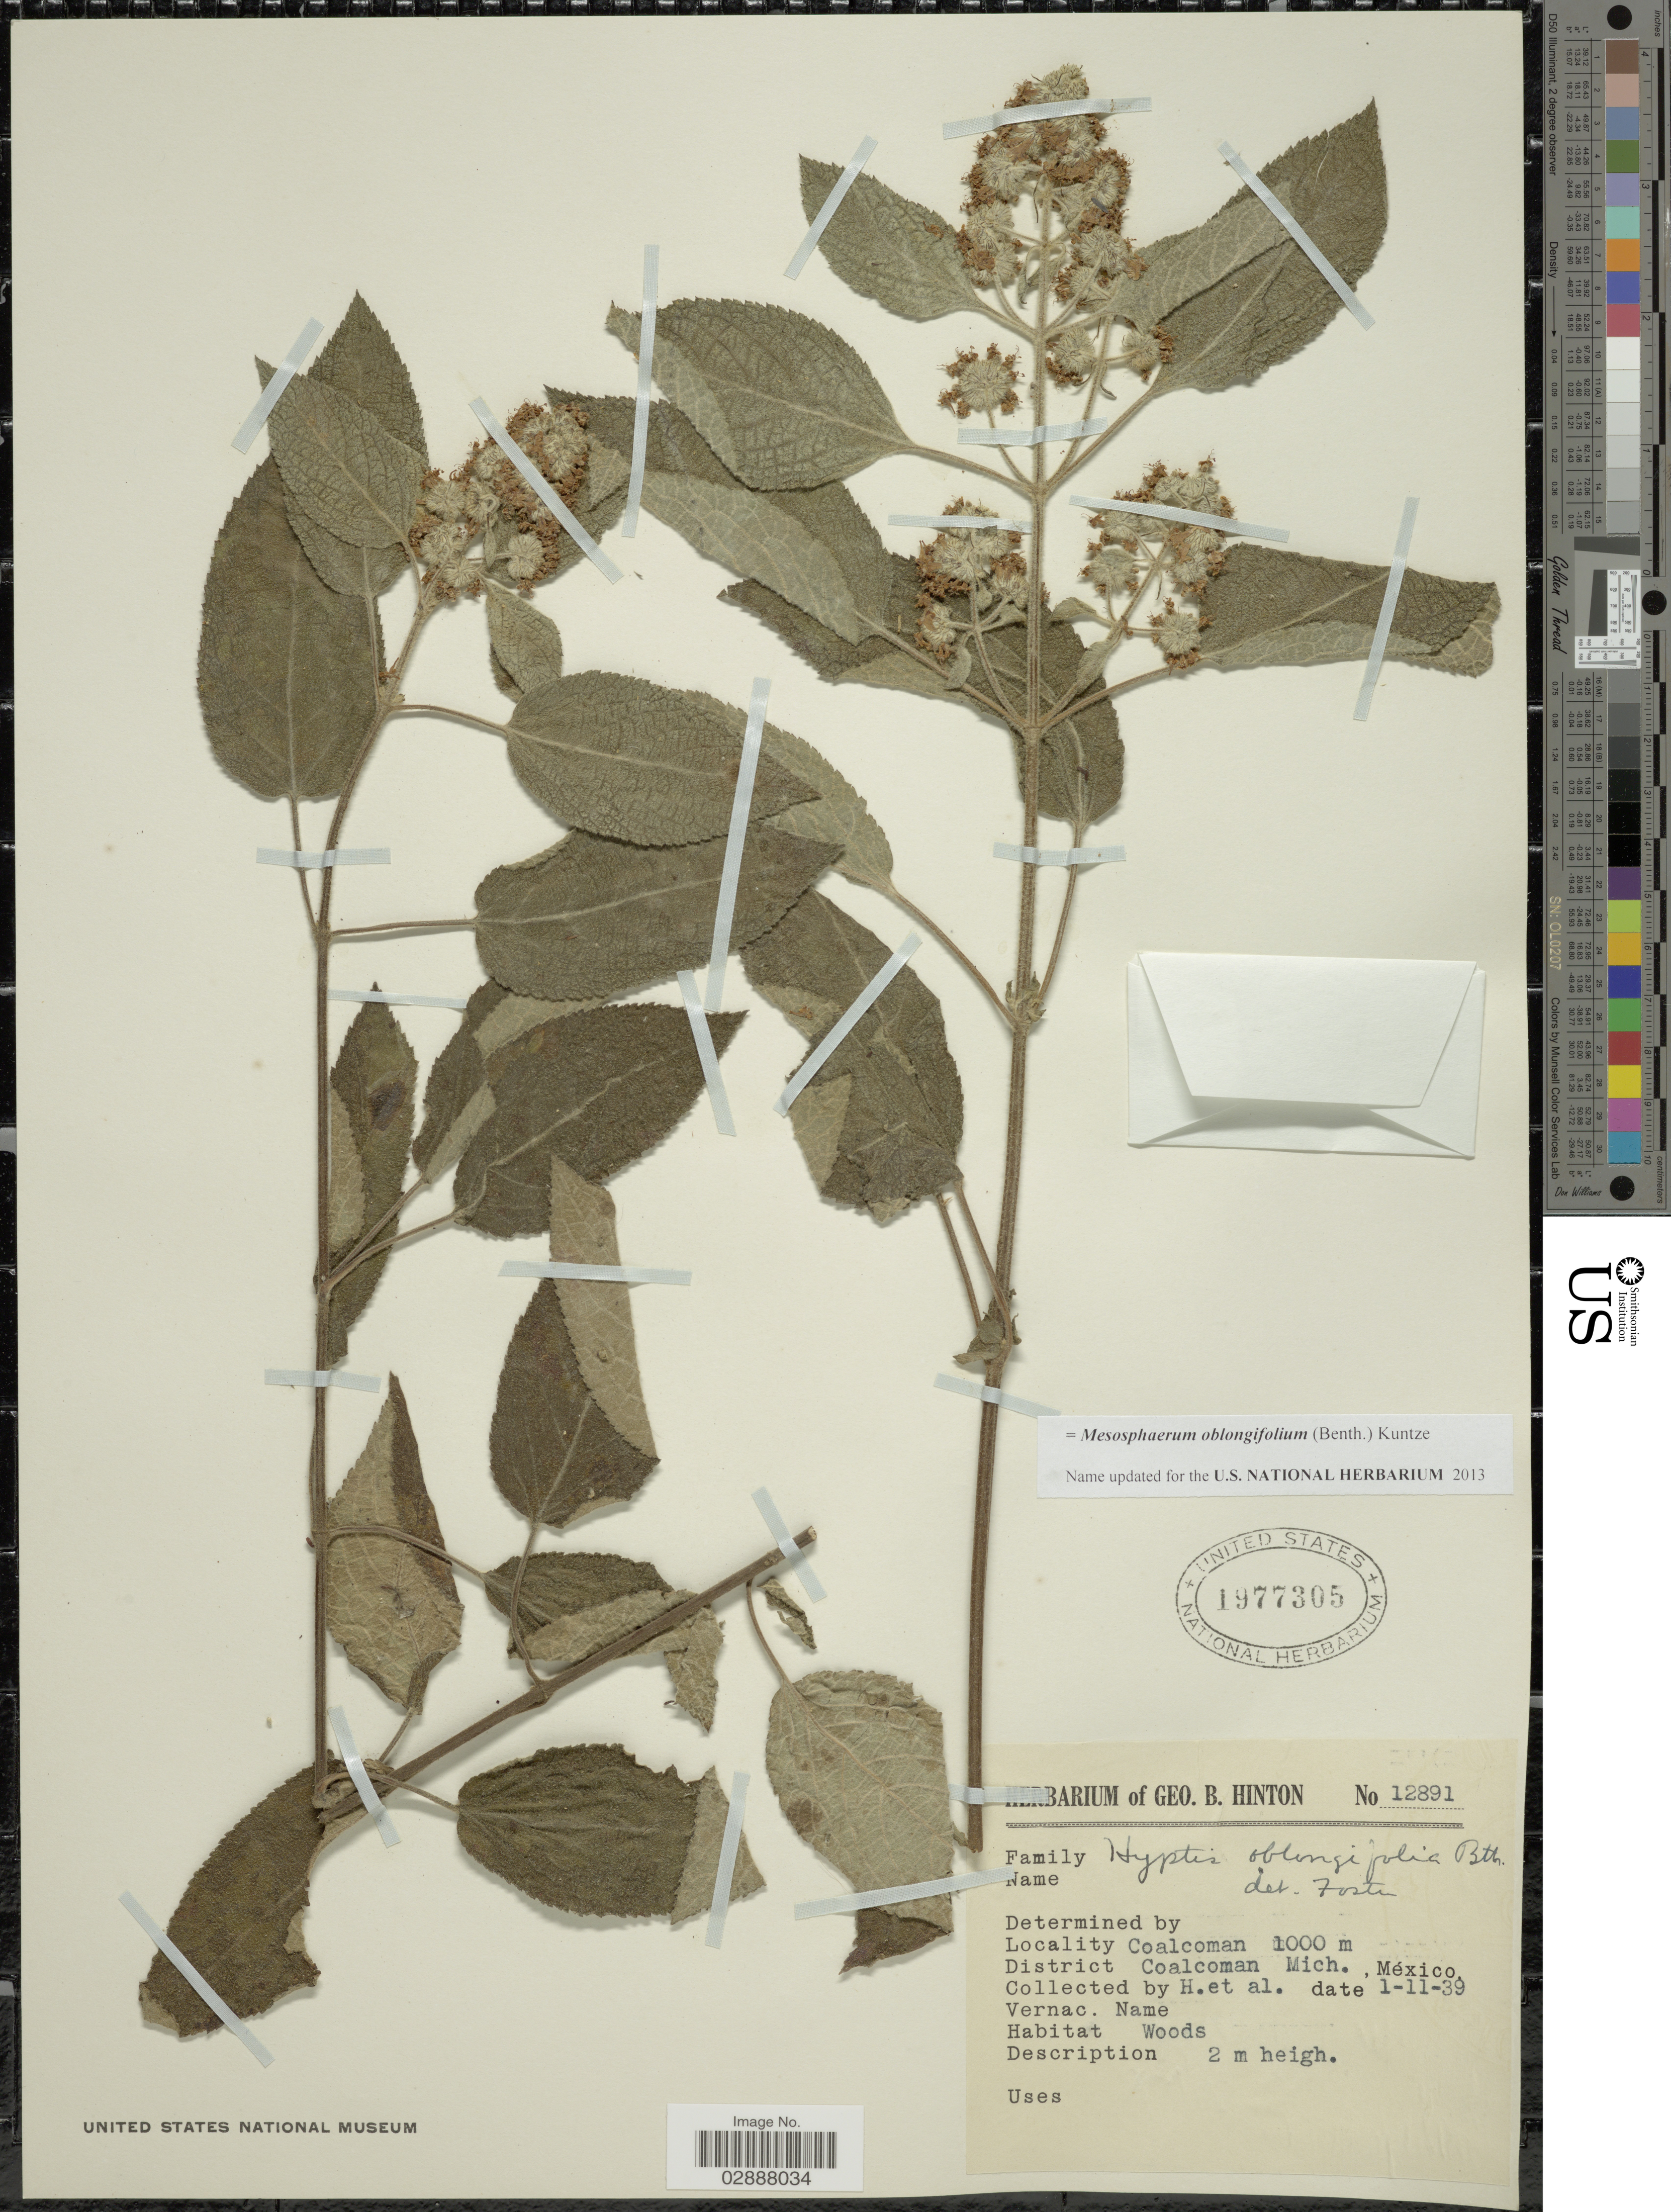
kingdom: Plantae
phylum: Tracheophyta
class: Magnoliopsida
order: Lamiales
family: Lamiaceae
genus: Mesosphaerum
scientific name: Mesosphaerum oblongifolium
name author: (Benth.) Kuntze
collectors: G. B. Hinton & et al.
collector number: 12891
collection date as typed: Transcribed d/m/y: 1/11/39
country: Mexico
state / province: Michoacán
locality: Coalcoman, District Coalcoman Mich.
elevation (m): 1000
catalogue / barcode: US 1977305